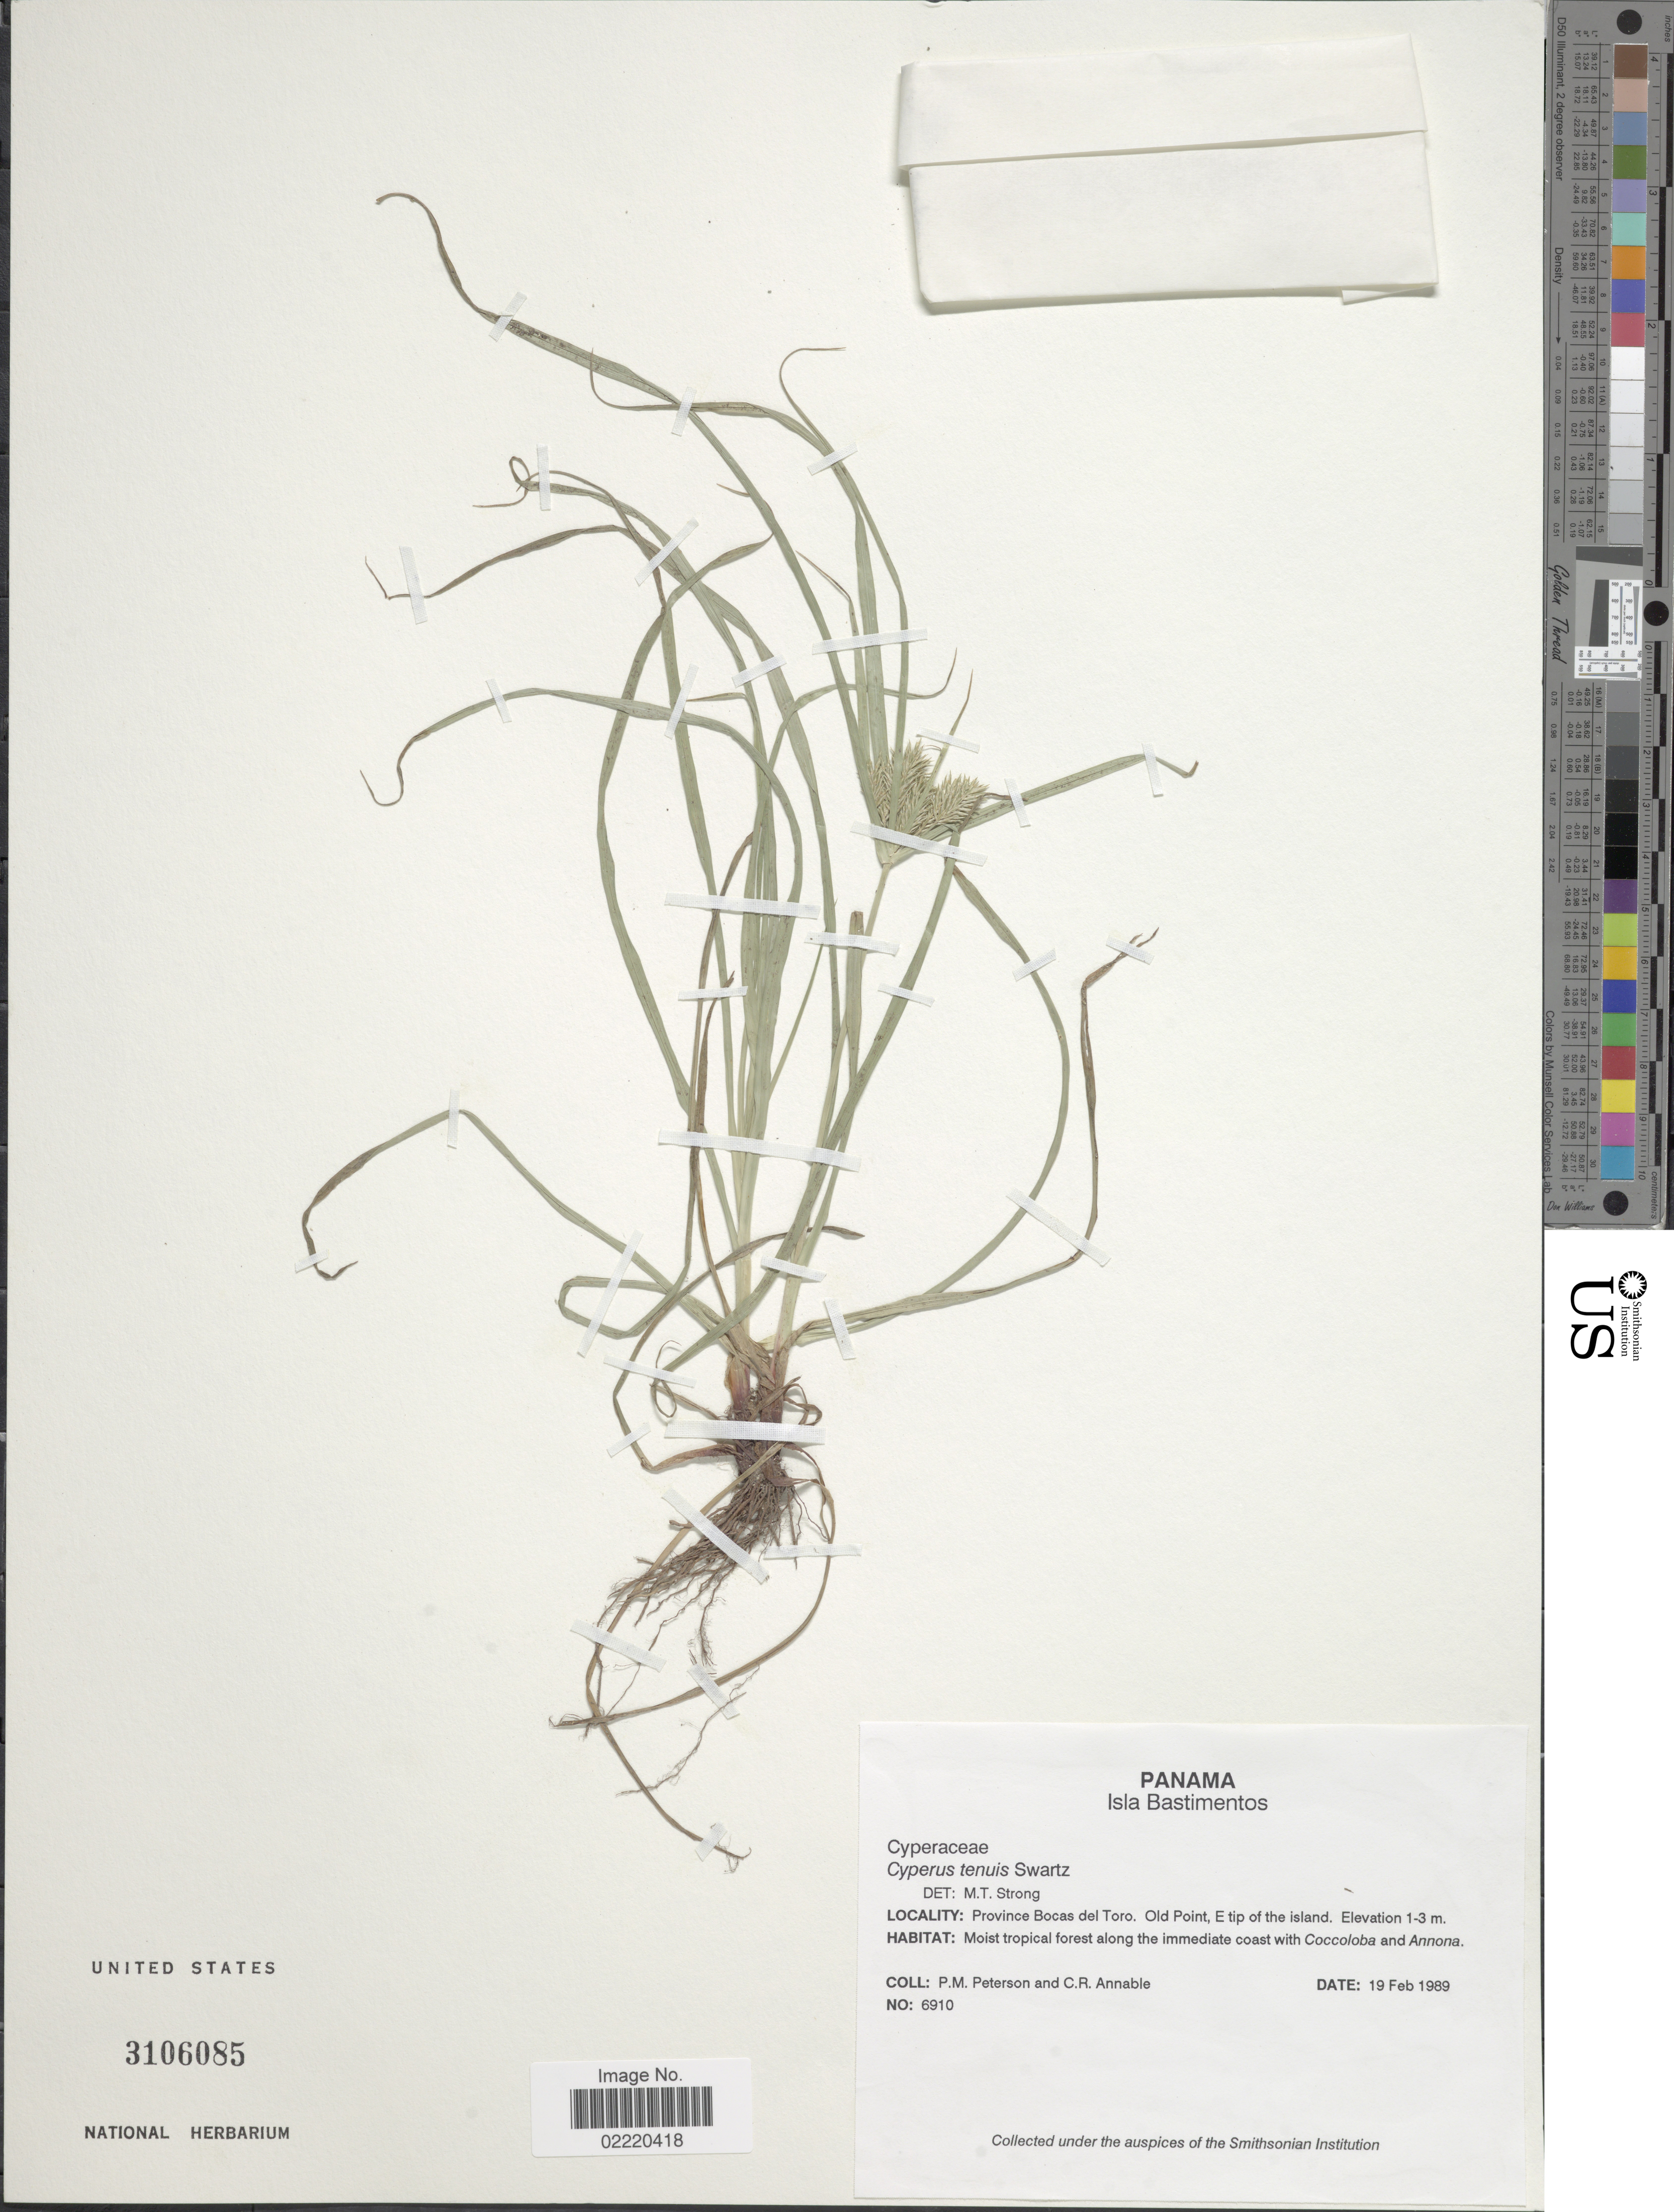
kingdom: Plantae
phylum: Tracheophyta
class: Liliopsida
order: Poales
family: Cyperaceae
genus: Cyperus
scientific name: Cyperus tenuis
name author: Sw.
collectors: P. M. Peterson & C. R. Annable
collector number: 6910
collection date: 1989-02-19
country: Panama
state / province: Bocas del Toro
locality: Isla Bastimentos, Old Point, E tip of the island, moist tropical forest along the immediate coast.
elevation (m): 1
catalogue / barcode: US 3106085